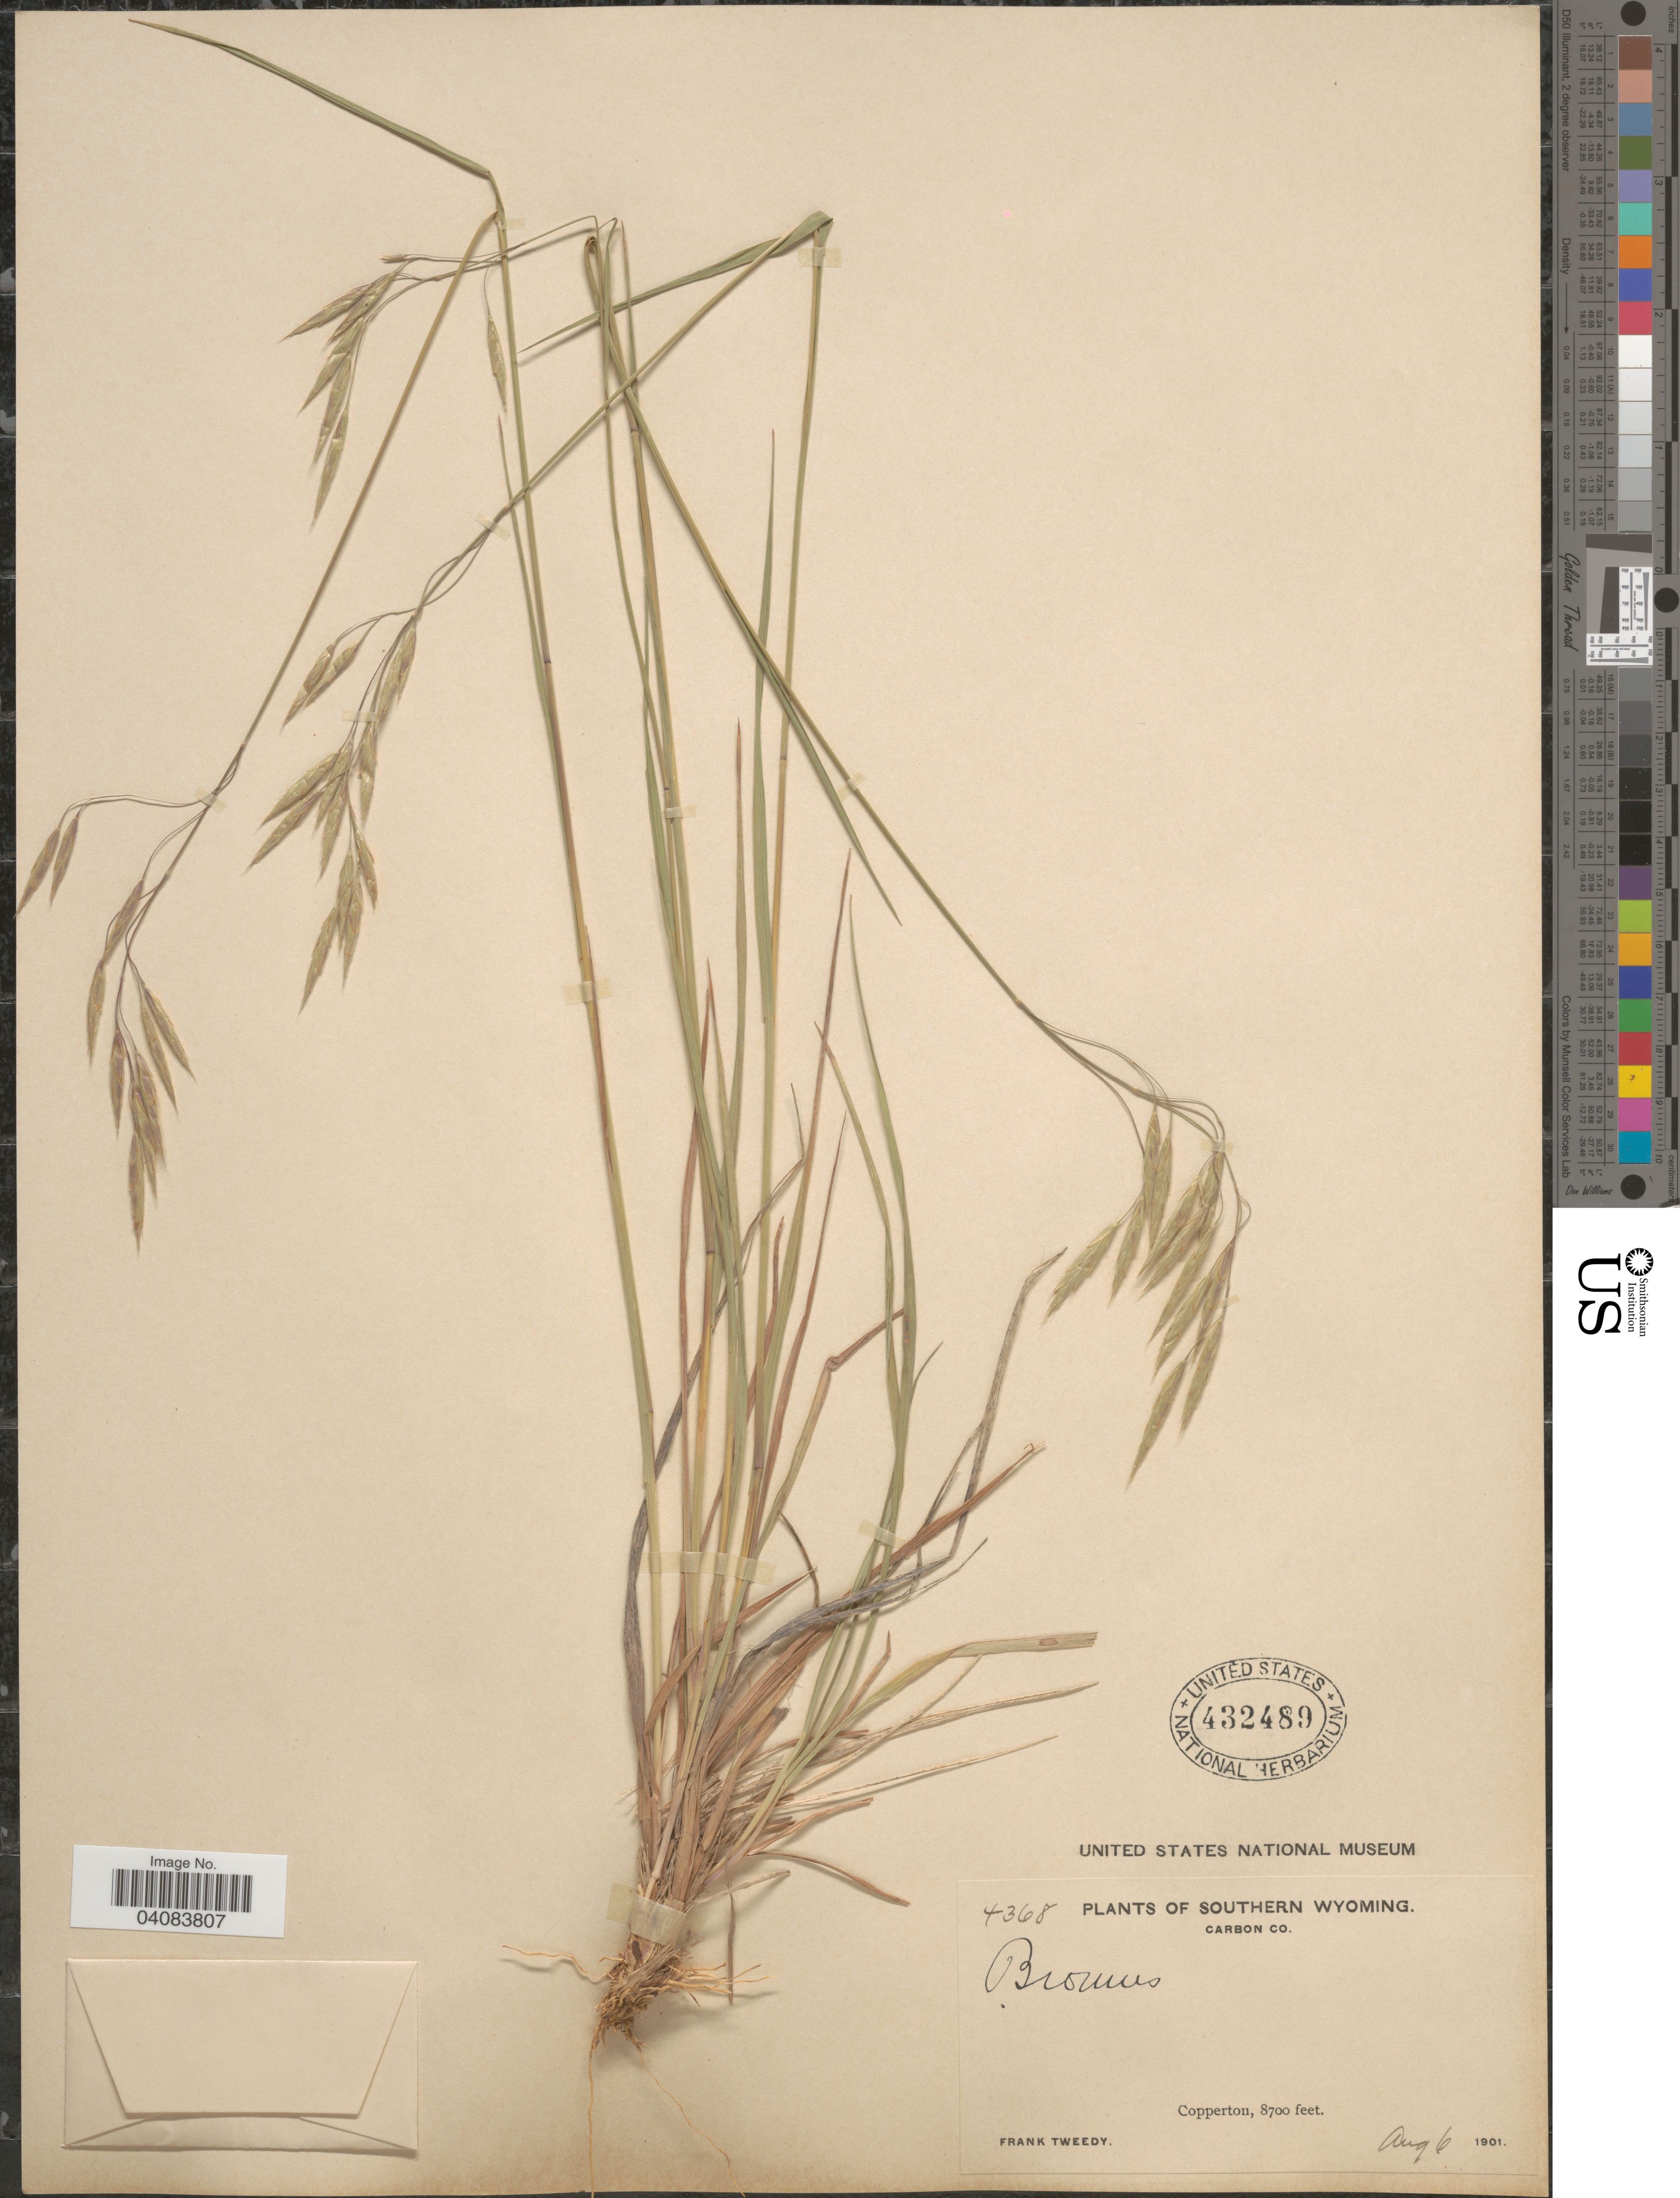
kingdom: Plantae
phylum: Tracheophyta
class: Liliopsida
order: Poales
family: Poaceae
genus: Bromus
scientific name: Bromus porteri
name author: (J.M. Coult.) Nash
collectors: F. Tweedy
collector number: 4368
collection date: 1901-08-06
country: United States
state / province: Wyoming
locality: Southern Wyoming. Carbon Co. Copperton.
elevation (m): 2652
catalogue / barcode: US 432489